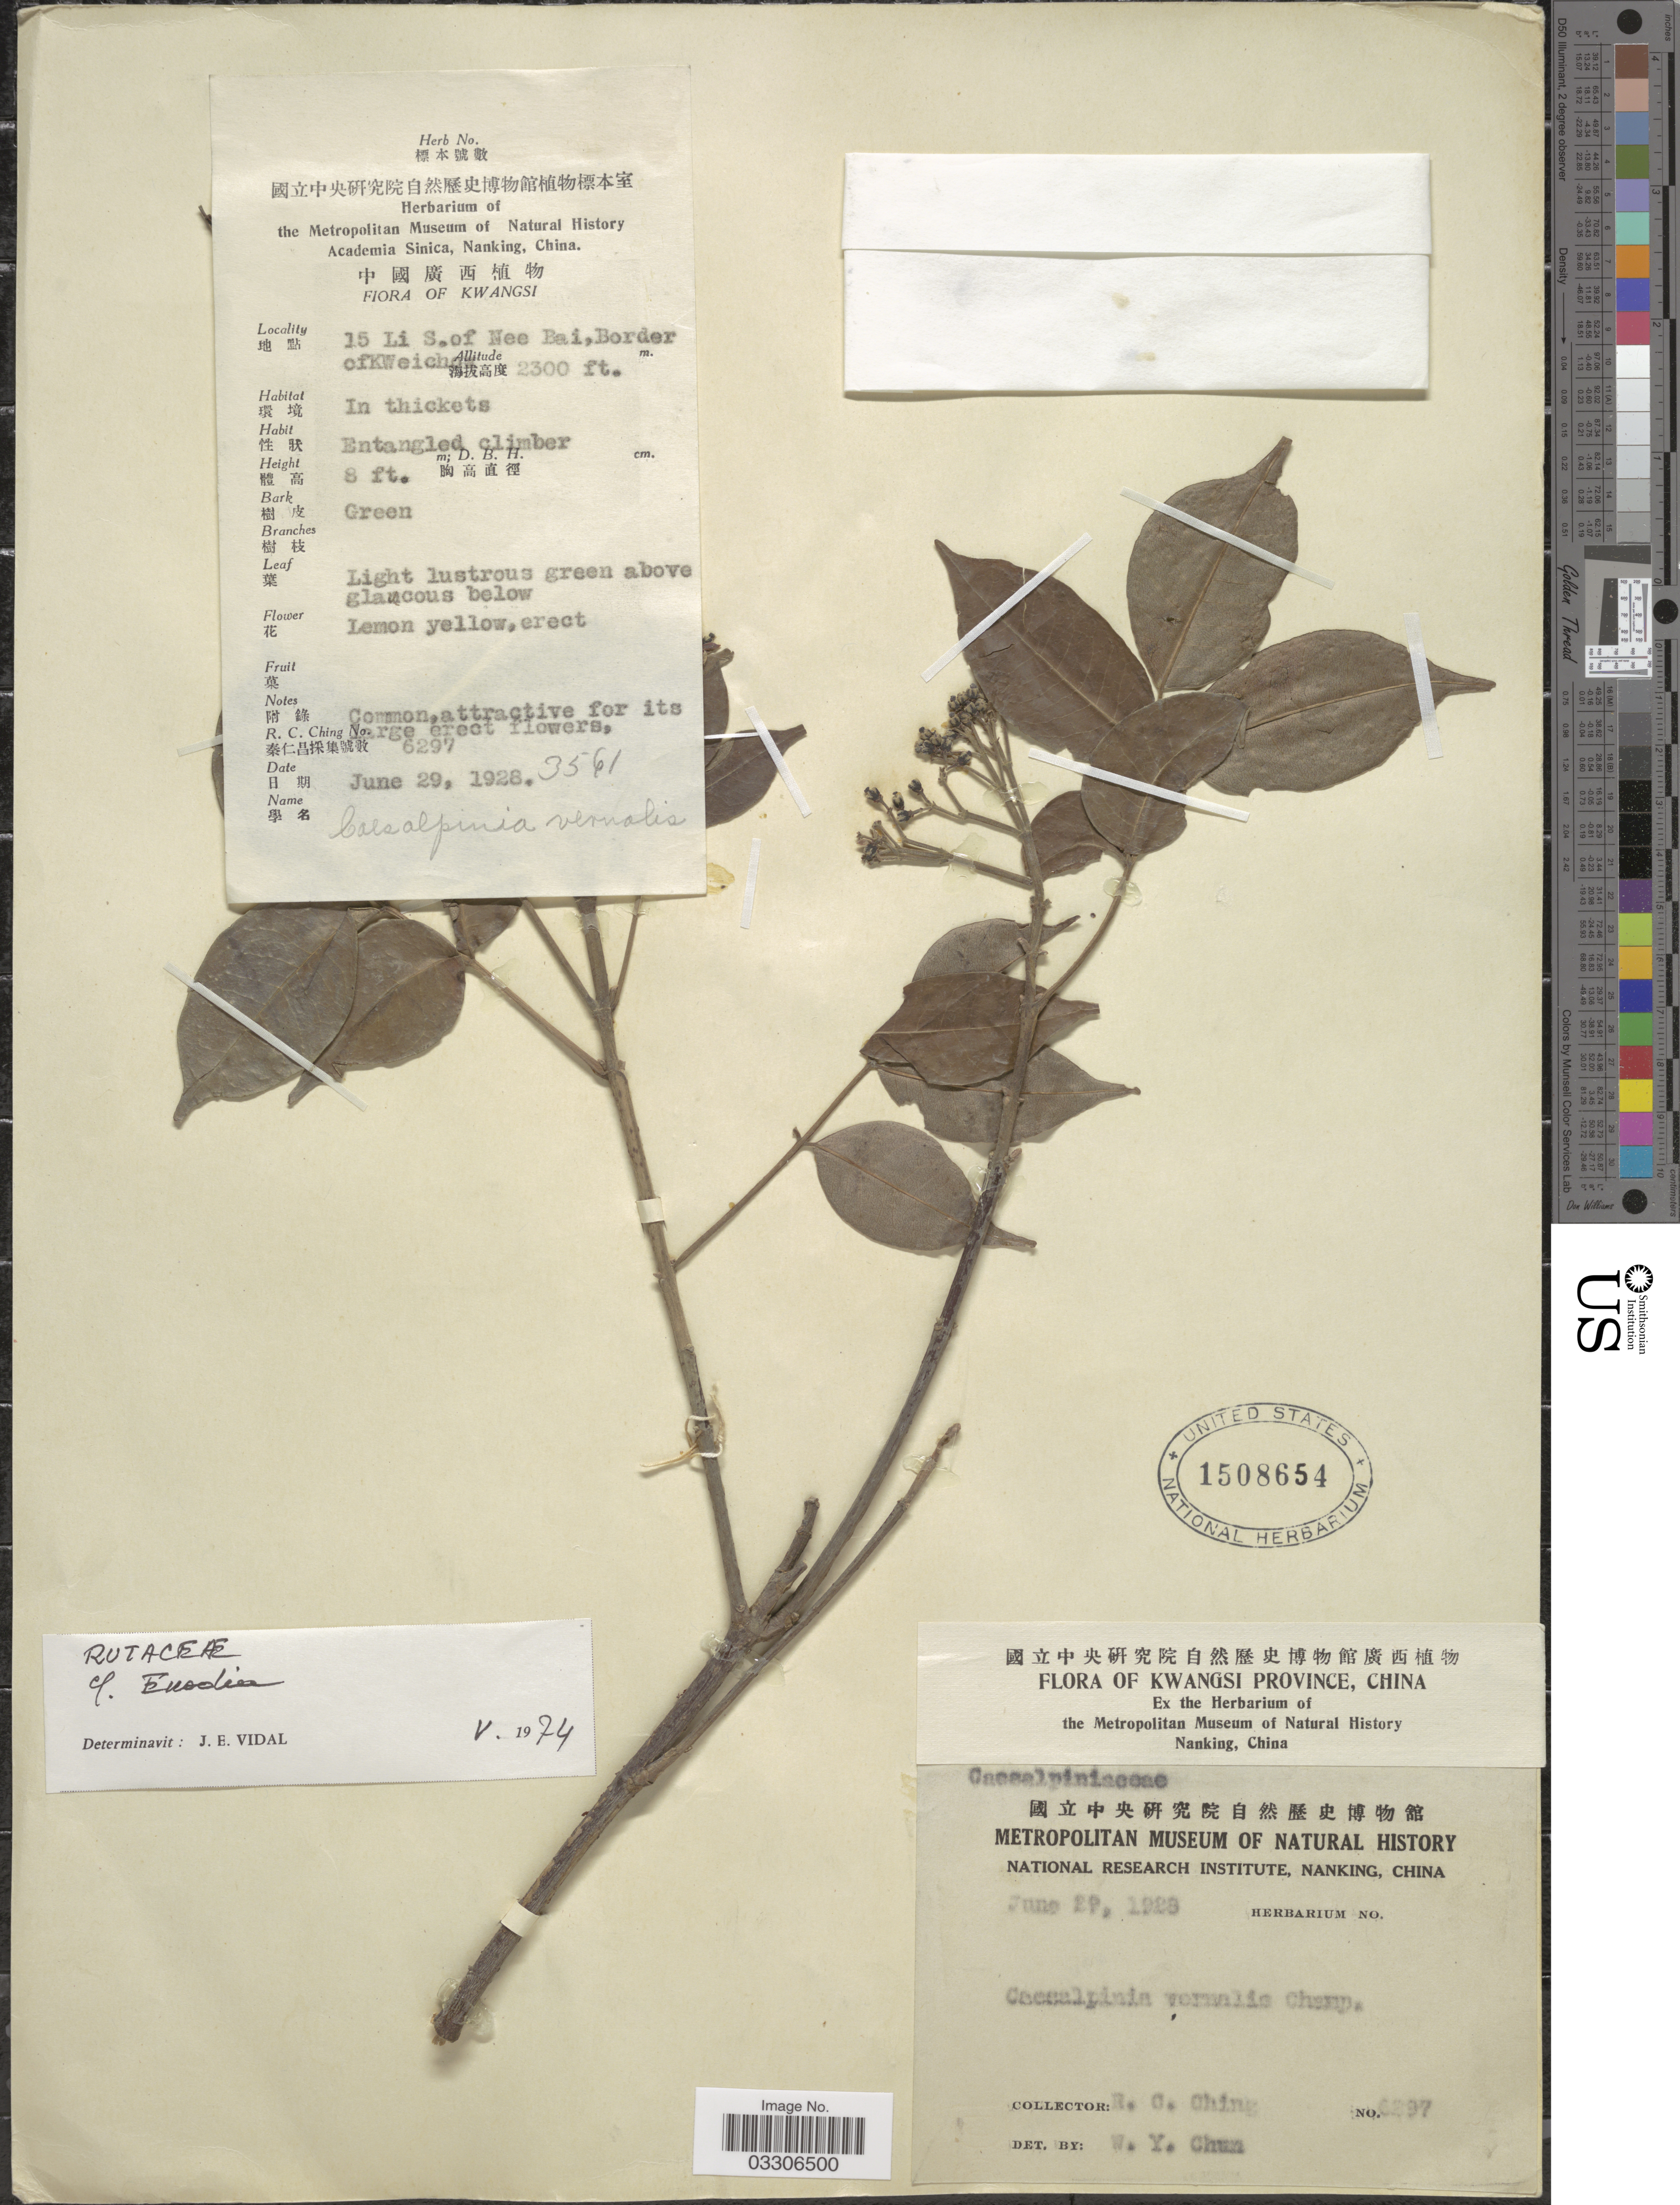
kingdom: Plantae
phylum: Tracheophyta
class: Magnoliopsida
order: Sapindales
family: Rutaceae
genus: Melicope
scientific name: Melicope sp.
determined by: Strong, Mark T., (BOT), Smithsonian Institution - National Museum of Natural History (UNITED STATES)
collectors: R. C. Ching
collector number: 6297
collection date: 1923-06-29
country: China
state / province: Guangxi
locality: Kwangsi Province. 15 Li S. of Nee Bai, Border of Kweich.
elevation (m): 701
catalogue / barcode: US 1508654